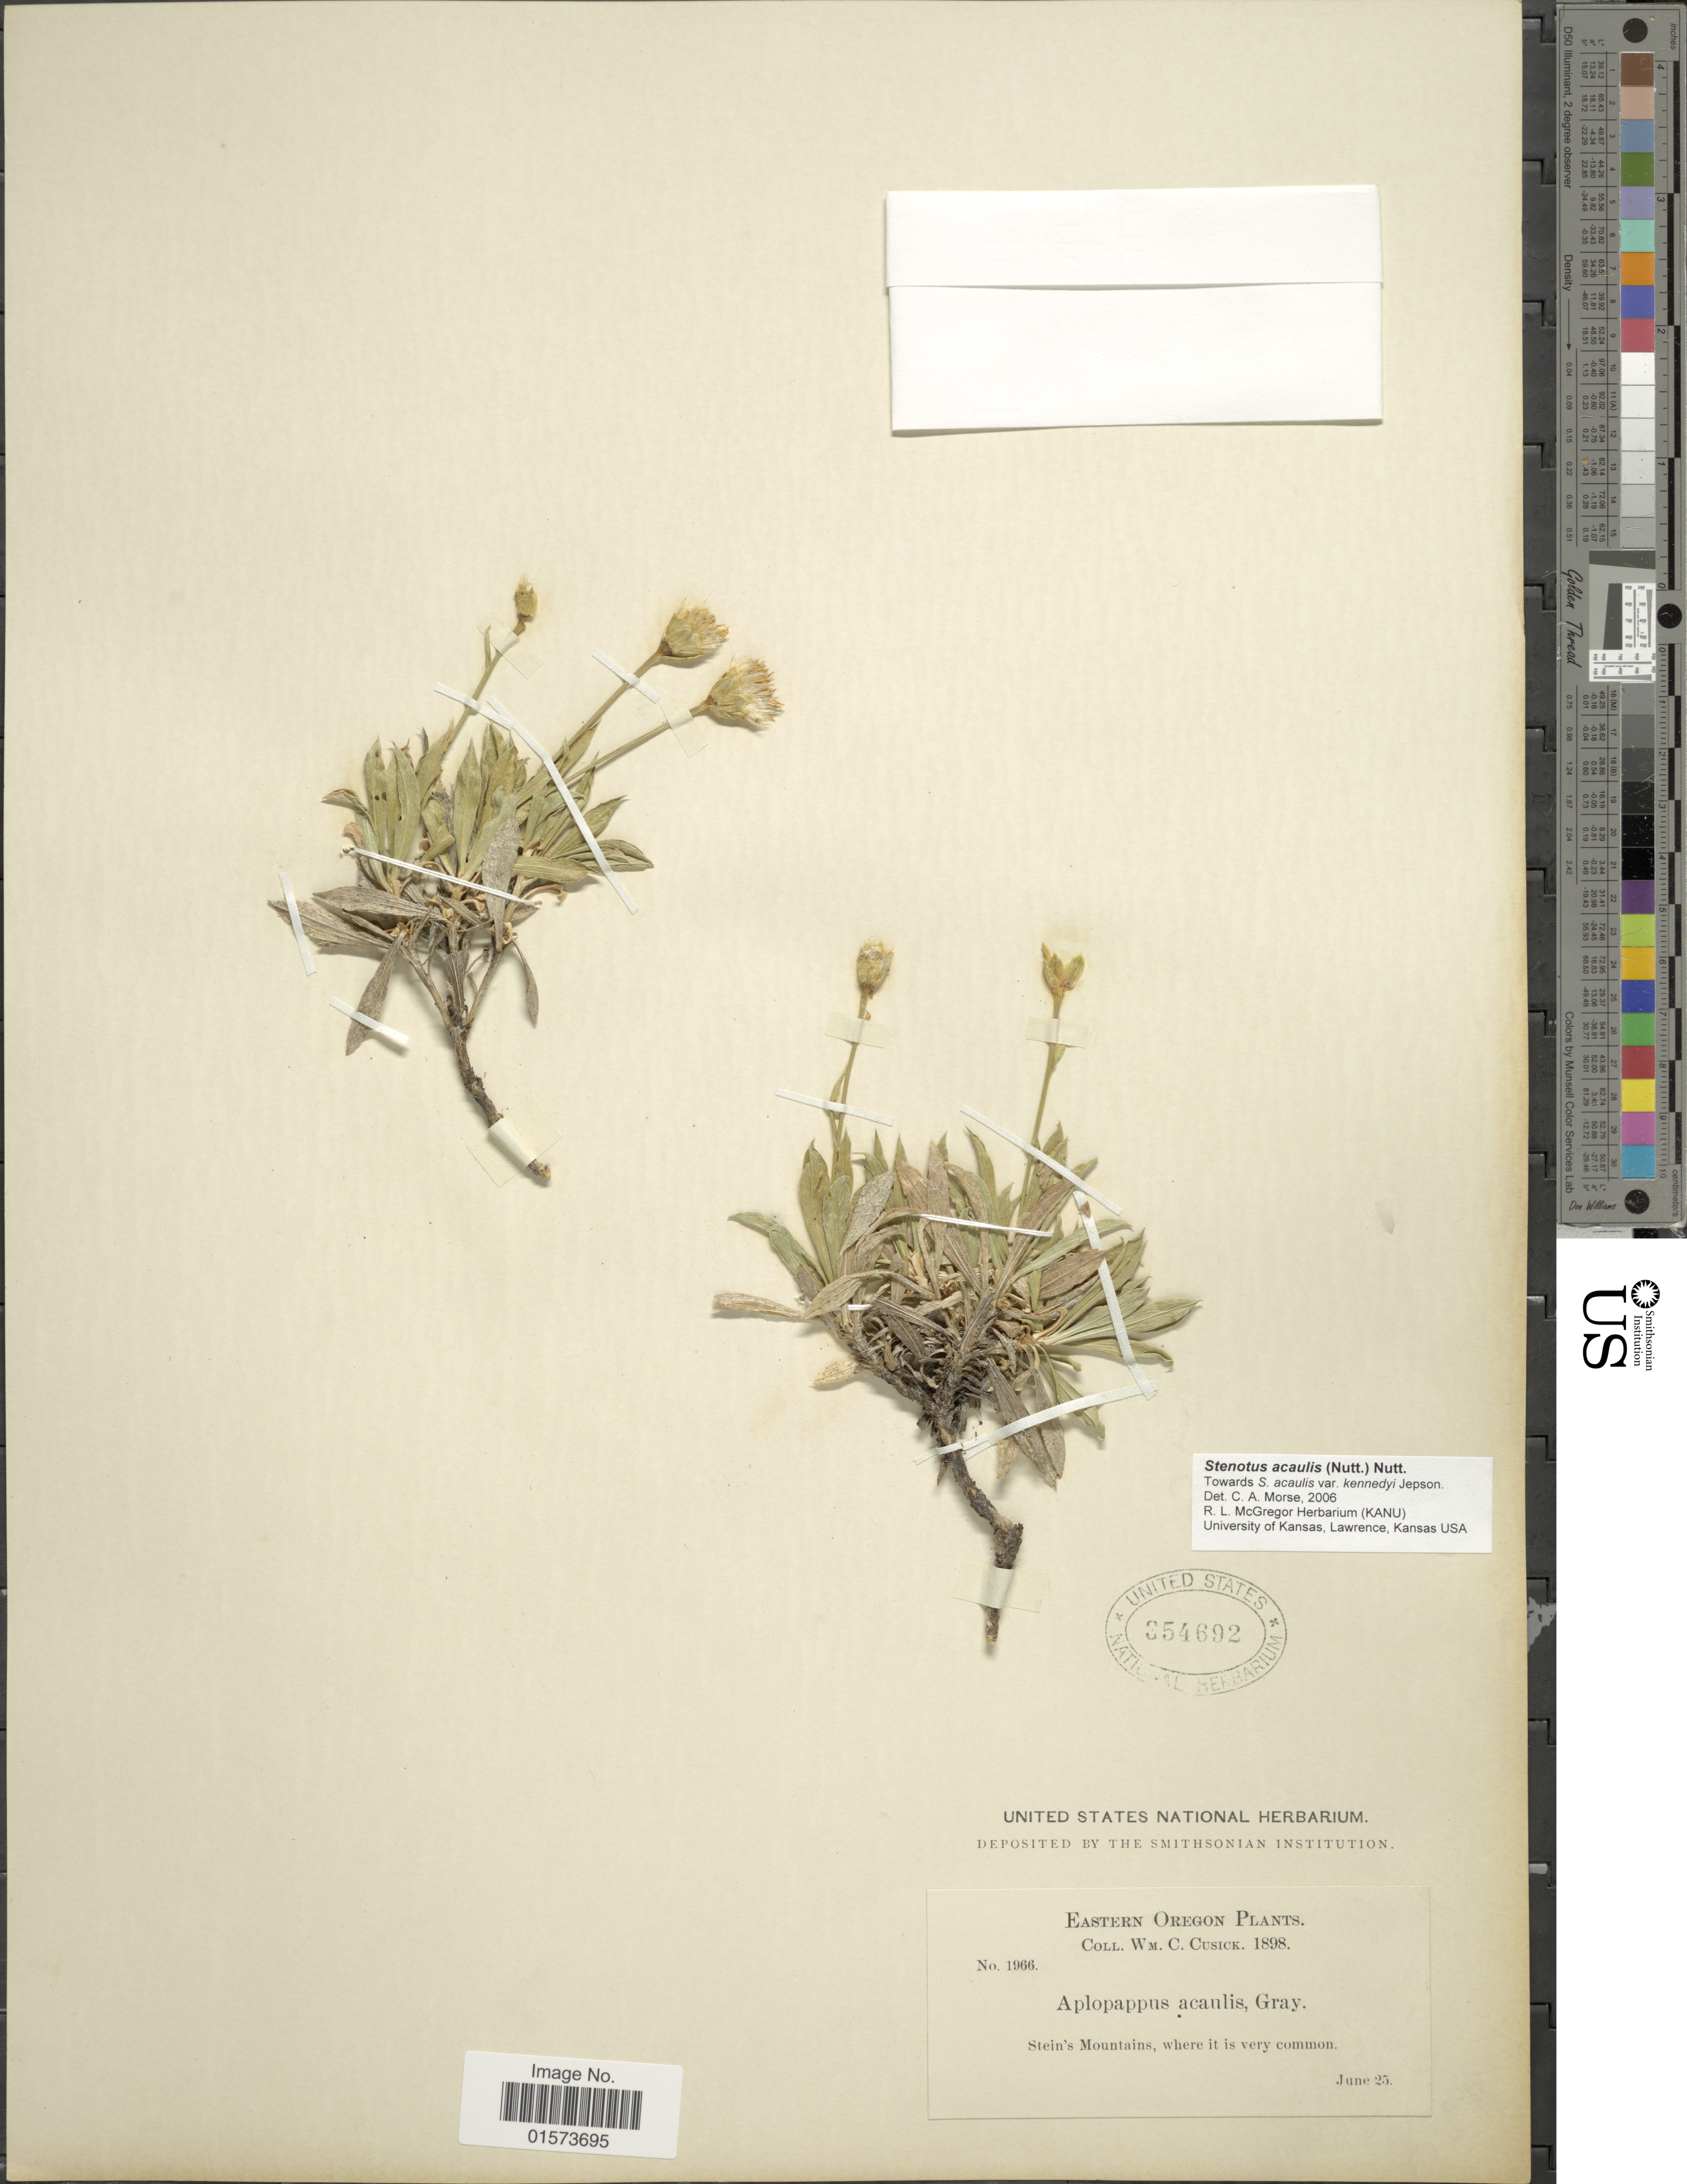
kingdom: Plantae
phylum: Tracheophyta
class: Magnoliopsida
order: Asterales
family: Asteraceae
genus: Stenotus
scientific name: Stenotus acaulis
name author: (Nutt.) Nutt.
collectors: W. C. Cusick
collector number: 1966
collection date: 1898-06-25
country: United States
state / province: Oregon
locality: Eastern Oregon, Stein's Mountains, where it is very common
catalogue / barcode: US 354692